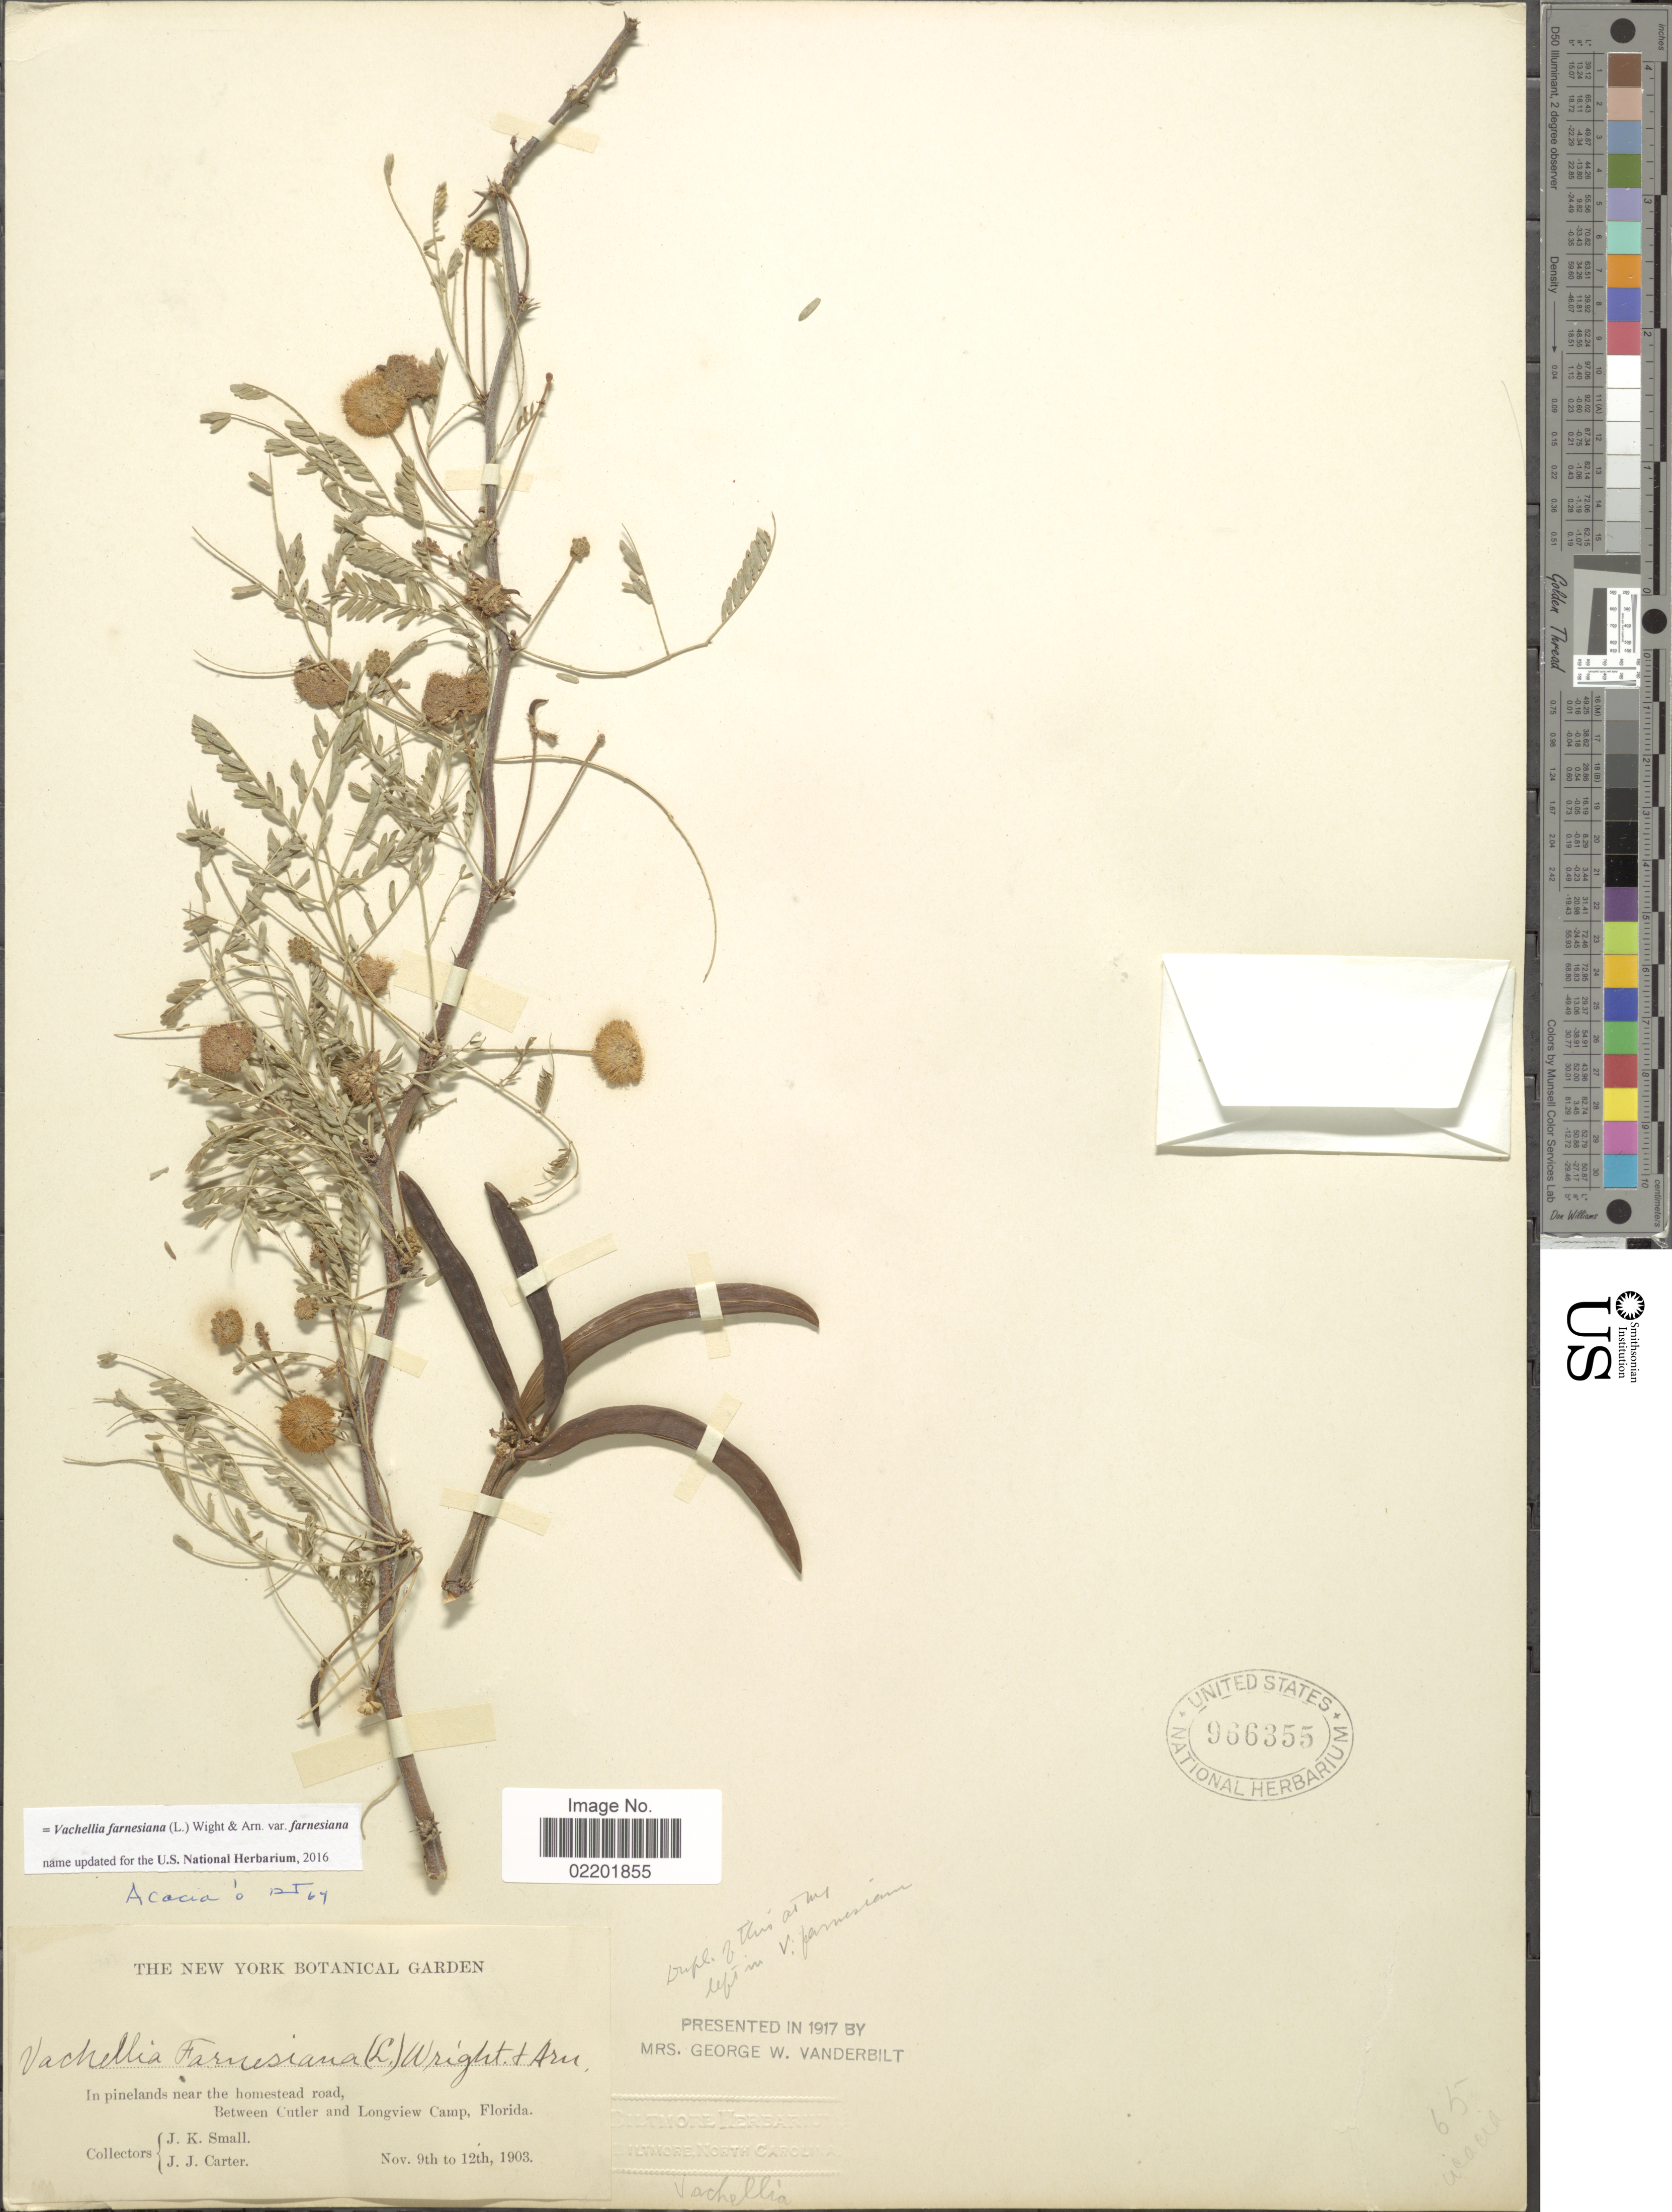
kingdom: Plantae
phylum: Tracheophyta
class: Magnoliopsida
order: Fabales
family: Fabaceae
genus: Vachellia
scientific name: Vachellia farnesiana var. farnesiana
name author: (L.) Wight & Arn.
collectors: J. K. Small & J. Carter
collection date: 1903-11-09/1903-11-12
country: United States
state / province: Florida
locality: Near the homestead road, between Cutler and Longview Camp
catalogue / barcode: US 966355